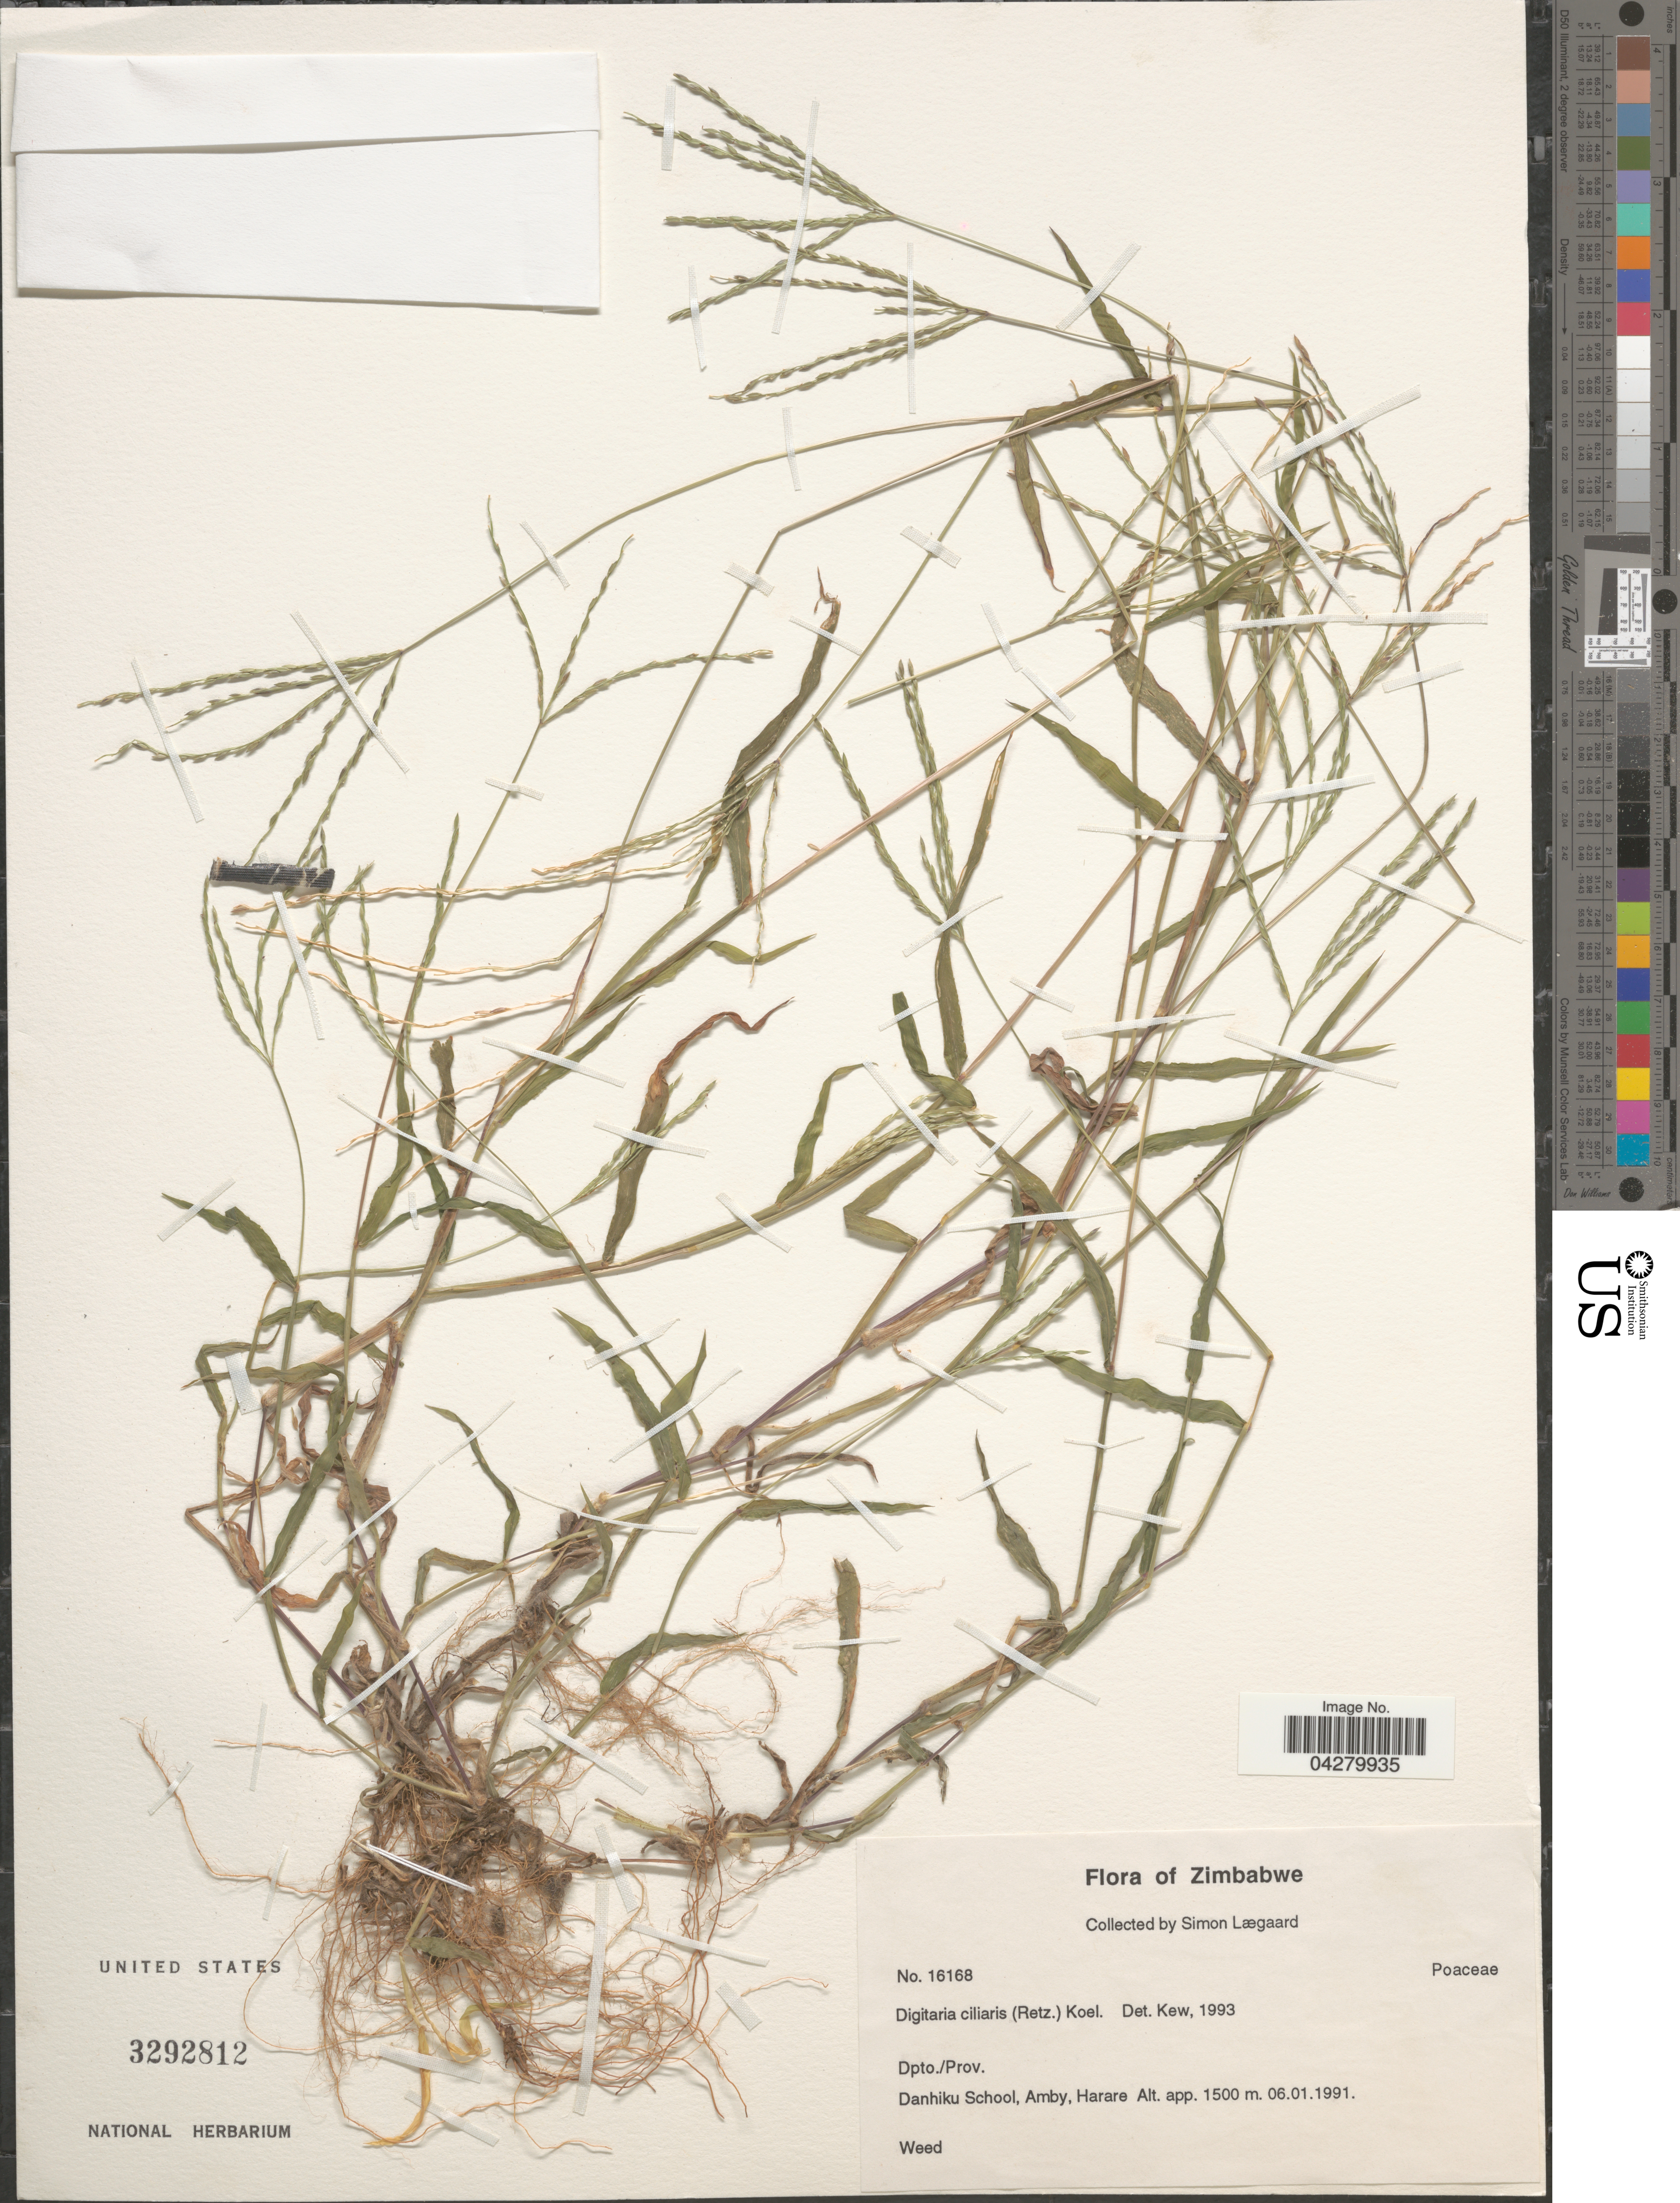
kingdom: Plantae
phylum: Tracheophyta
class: Liliopsida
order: Poales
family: Poaceae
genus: Digitaria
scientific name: Digitaria ciliaris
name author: (Retz.) Koeler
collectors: S. Lægaard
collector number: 16168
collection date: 1991-01-06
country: Zimbabwe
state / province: Harare (city)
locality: Dpto./Prov. Danhiku School, Amby, Harare.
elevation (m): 1500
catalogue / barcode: US 3292812